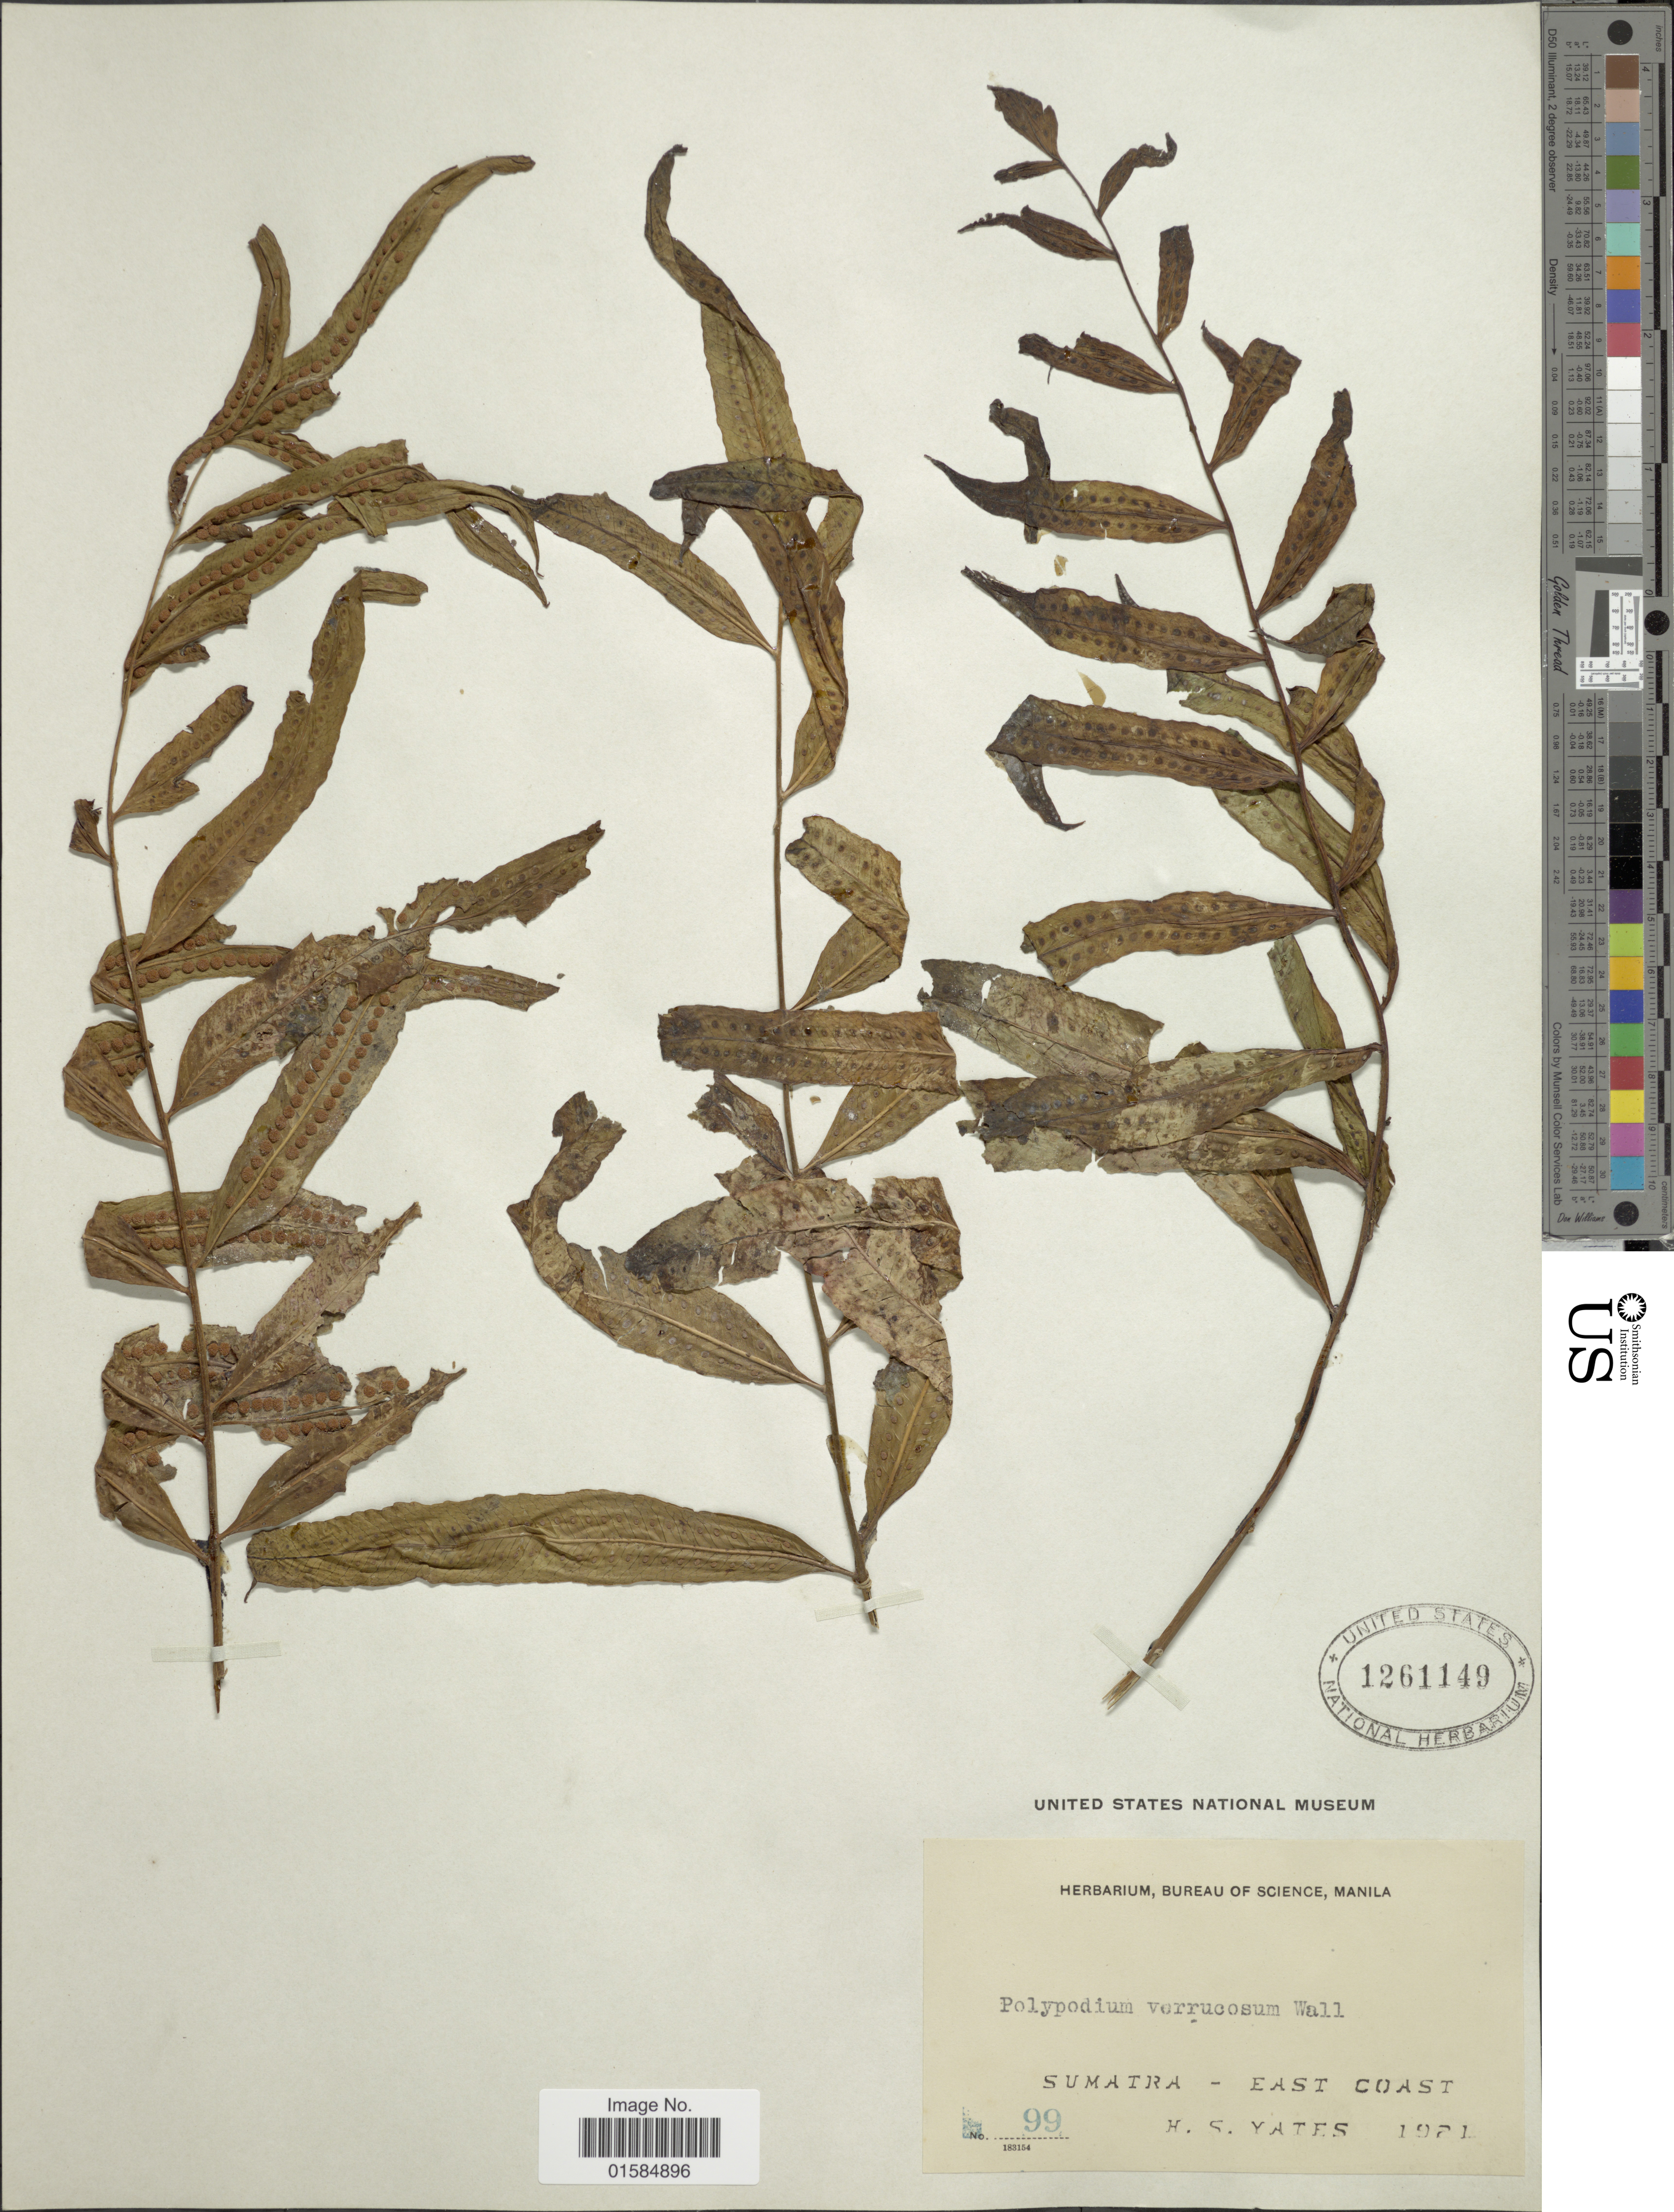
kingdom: Plantae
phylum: Tracheophyta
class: Polypodiopsida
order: Polypodiales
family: Polypodiaceae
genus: Goniophlebium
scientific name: Goniophlebium percussum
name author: (Cauv.) W.H. Wagner & Grether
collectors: H. S. Yates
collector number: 99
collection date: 1921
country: Indonesia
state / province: Sumatra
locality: Sumatra, East Coast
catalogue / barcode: US 1261149